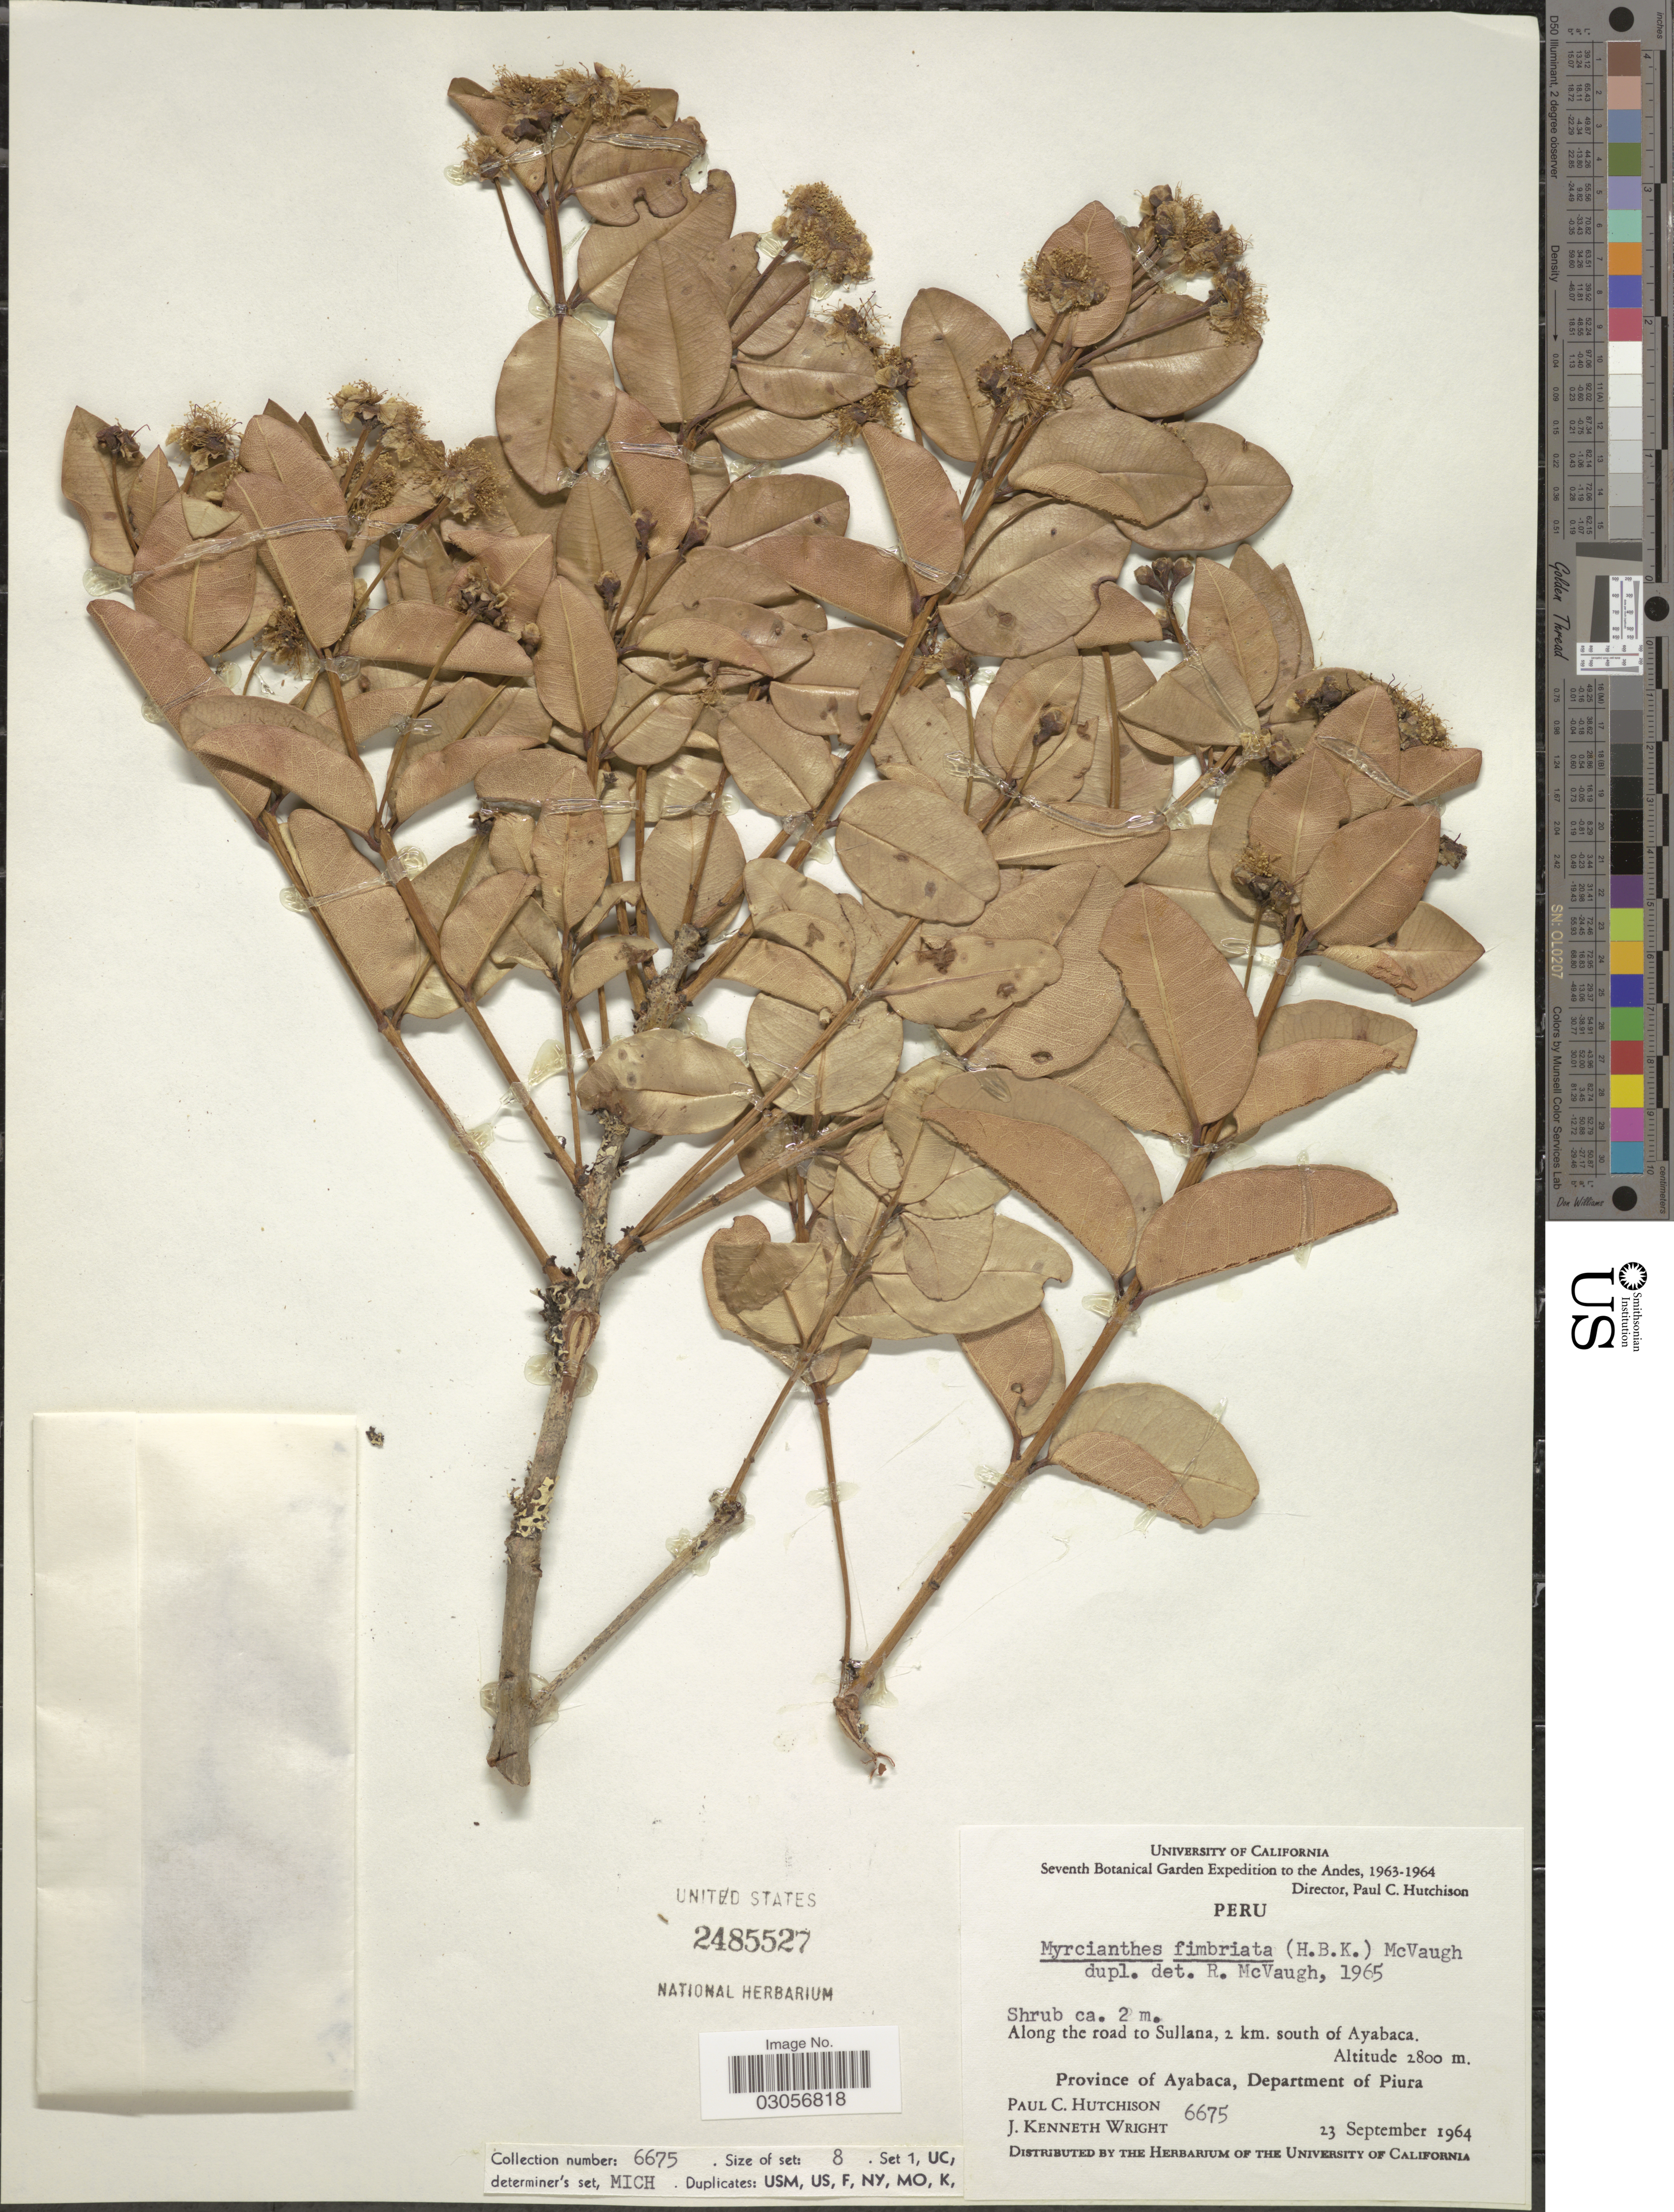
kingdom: Plantae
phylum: Tracheophyta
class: Magnoliopsida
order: Myrtales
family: Myrtaceae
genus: Myrcianthes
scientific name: Myrcianthes fimbriata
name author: (Kunth) McVaugh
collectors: P. C. Hutchison & J. K. Wright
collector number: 6675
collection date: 1964-09-23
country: Peru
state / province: Piura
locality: The Andes, Along the road to Sullana, 2 km. south of Ayabaca, Province of Ayabaca, Department of Piura.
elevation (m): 2800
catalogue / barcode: US 2485527